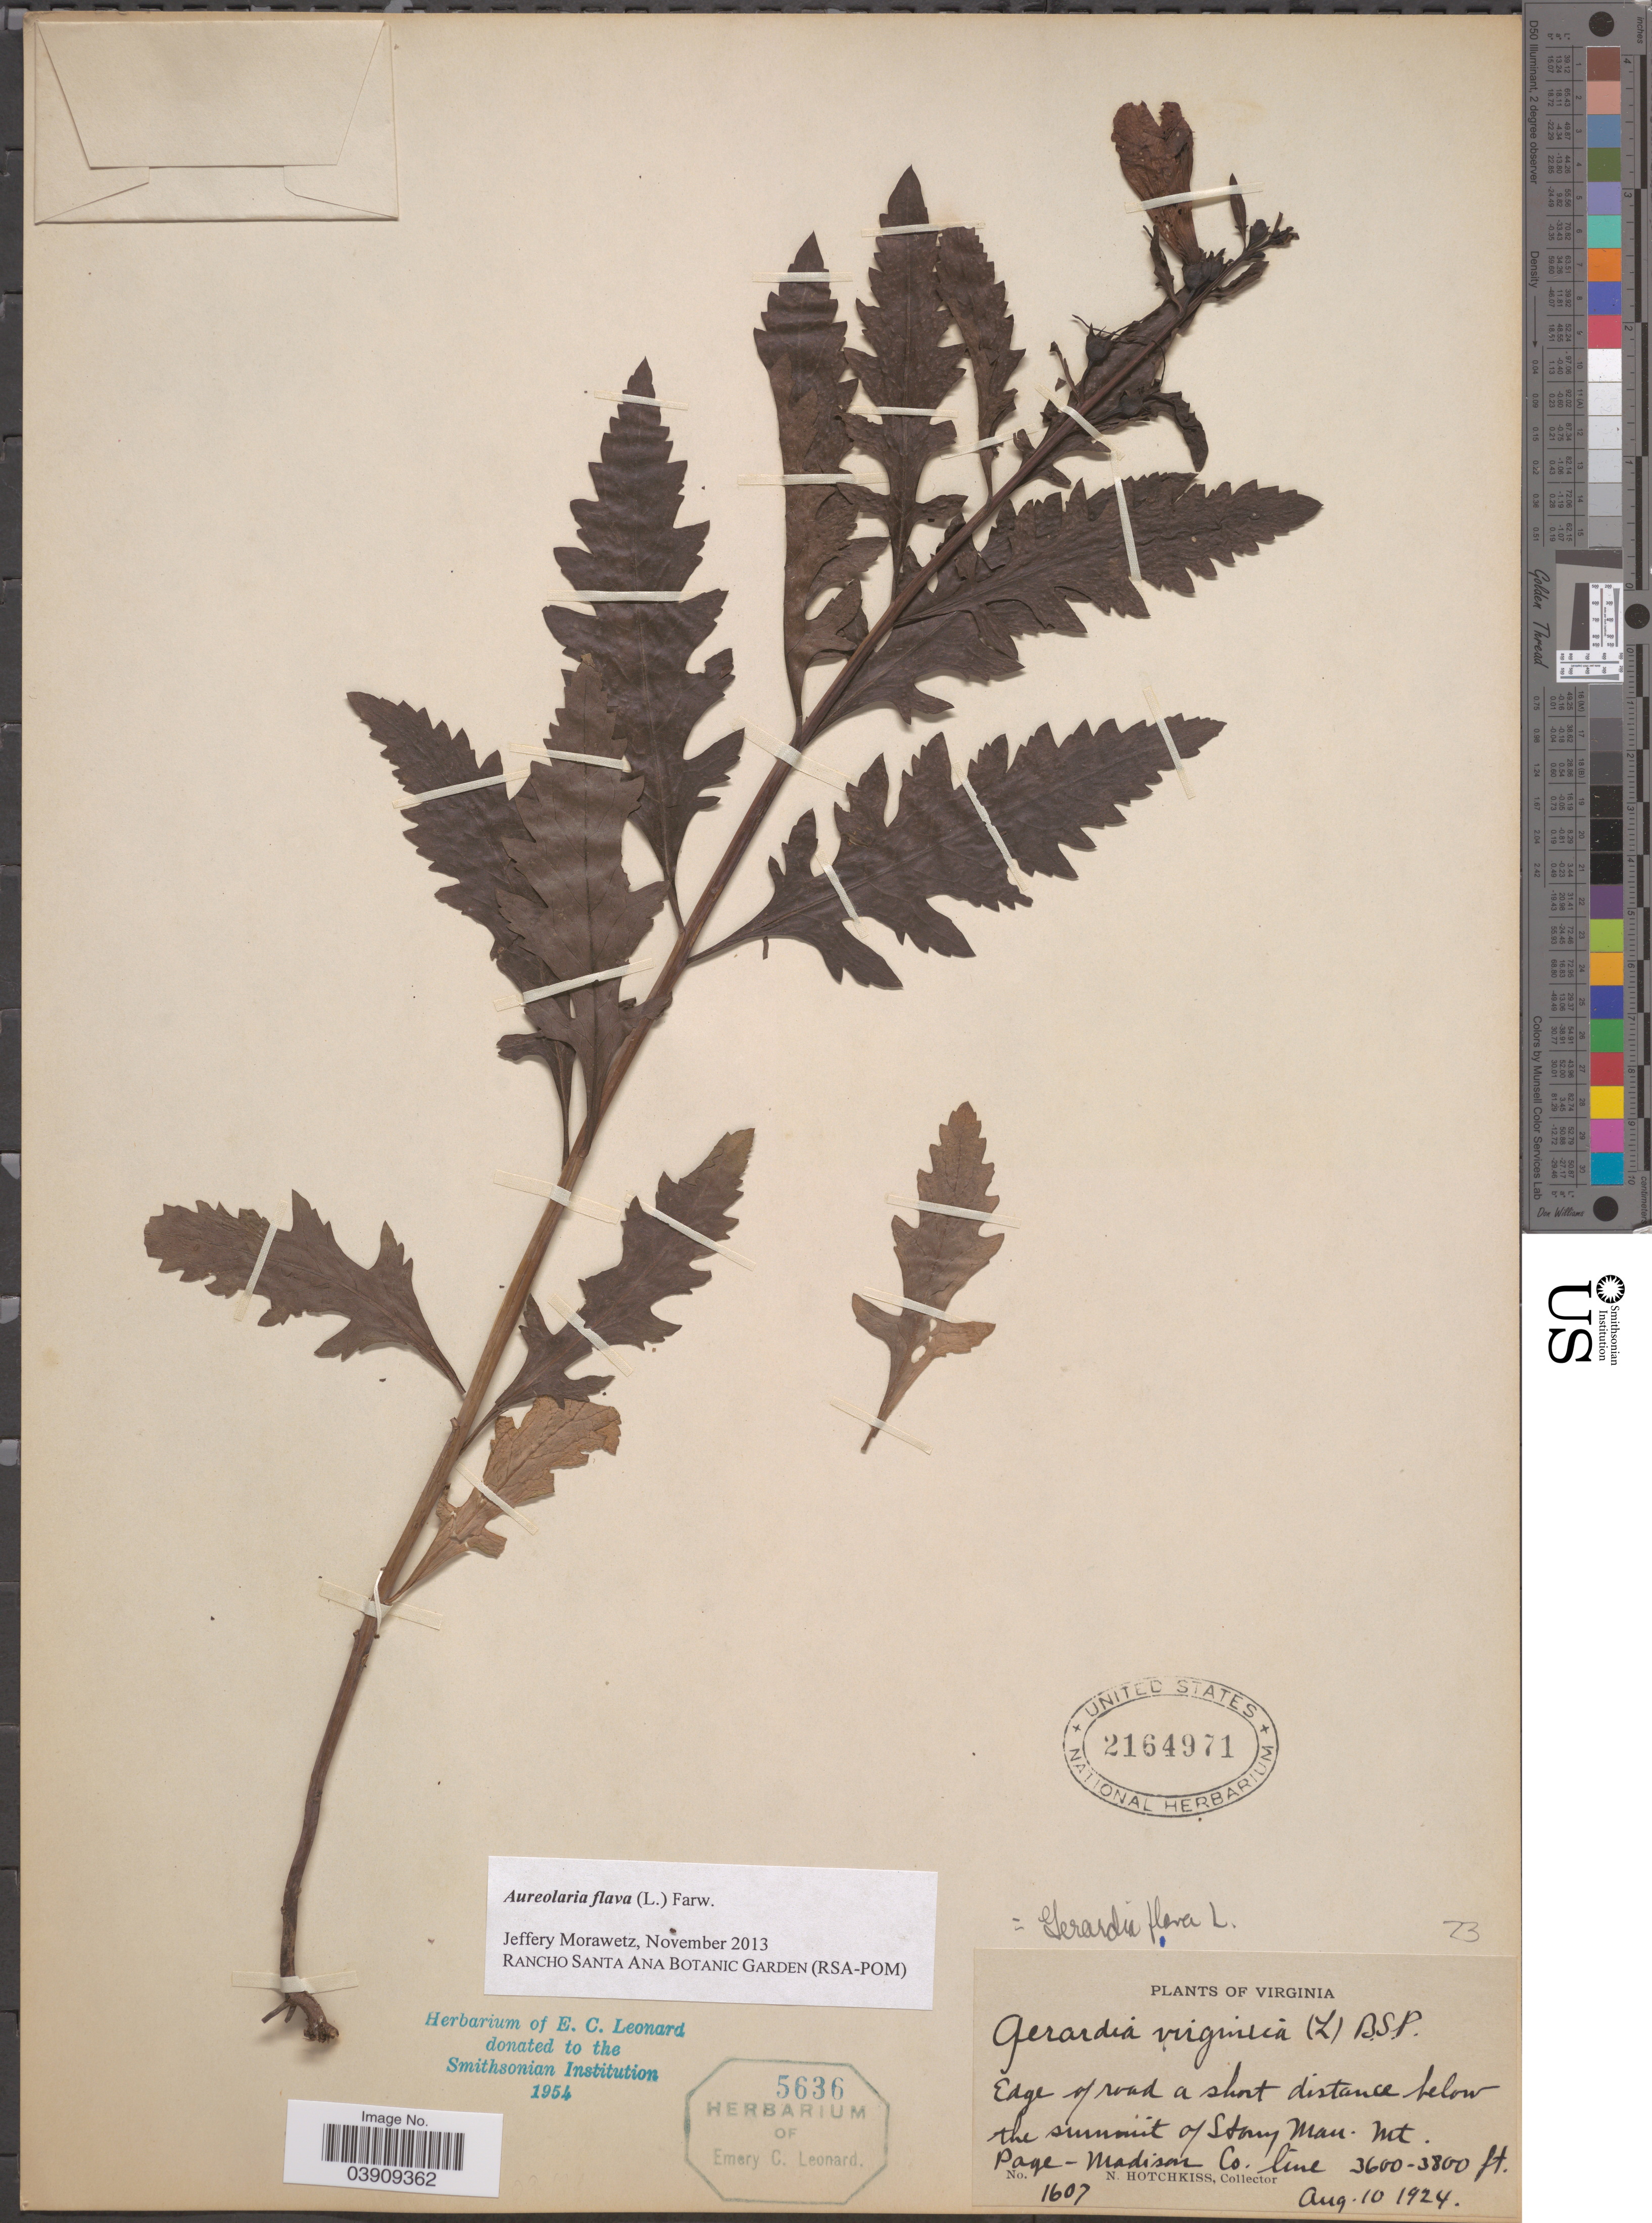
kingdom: Plantae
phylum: Tracheophyta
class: Magnoliopsida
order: Lamiales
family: Orobanchaceae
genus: Aureolaria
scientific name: Aureolaria flava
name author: (L.) Farw.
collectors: N. Hotchkiss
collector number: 1607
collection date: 1924-08-10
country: United States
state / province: Virginia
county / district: Madison / Page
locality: Edge of road a short distance below the summit of Stony Man. Mt. Page-Madison Co. line.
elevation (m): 1097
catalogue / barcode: US 2164971